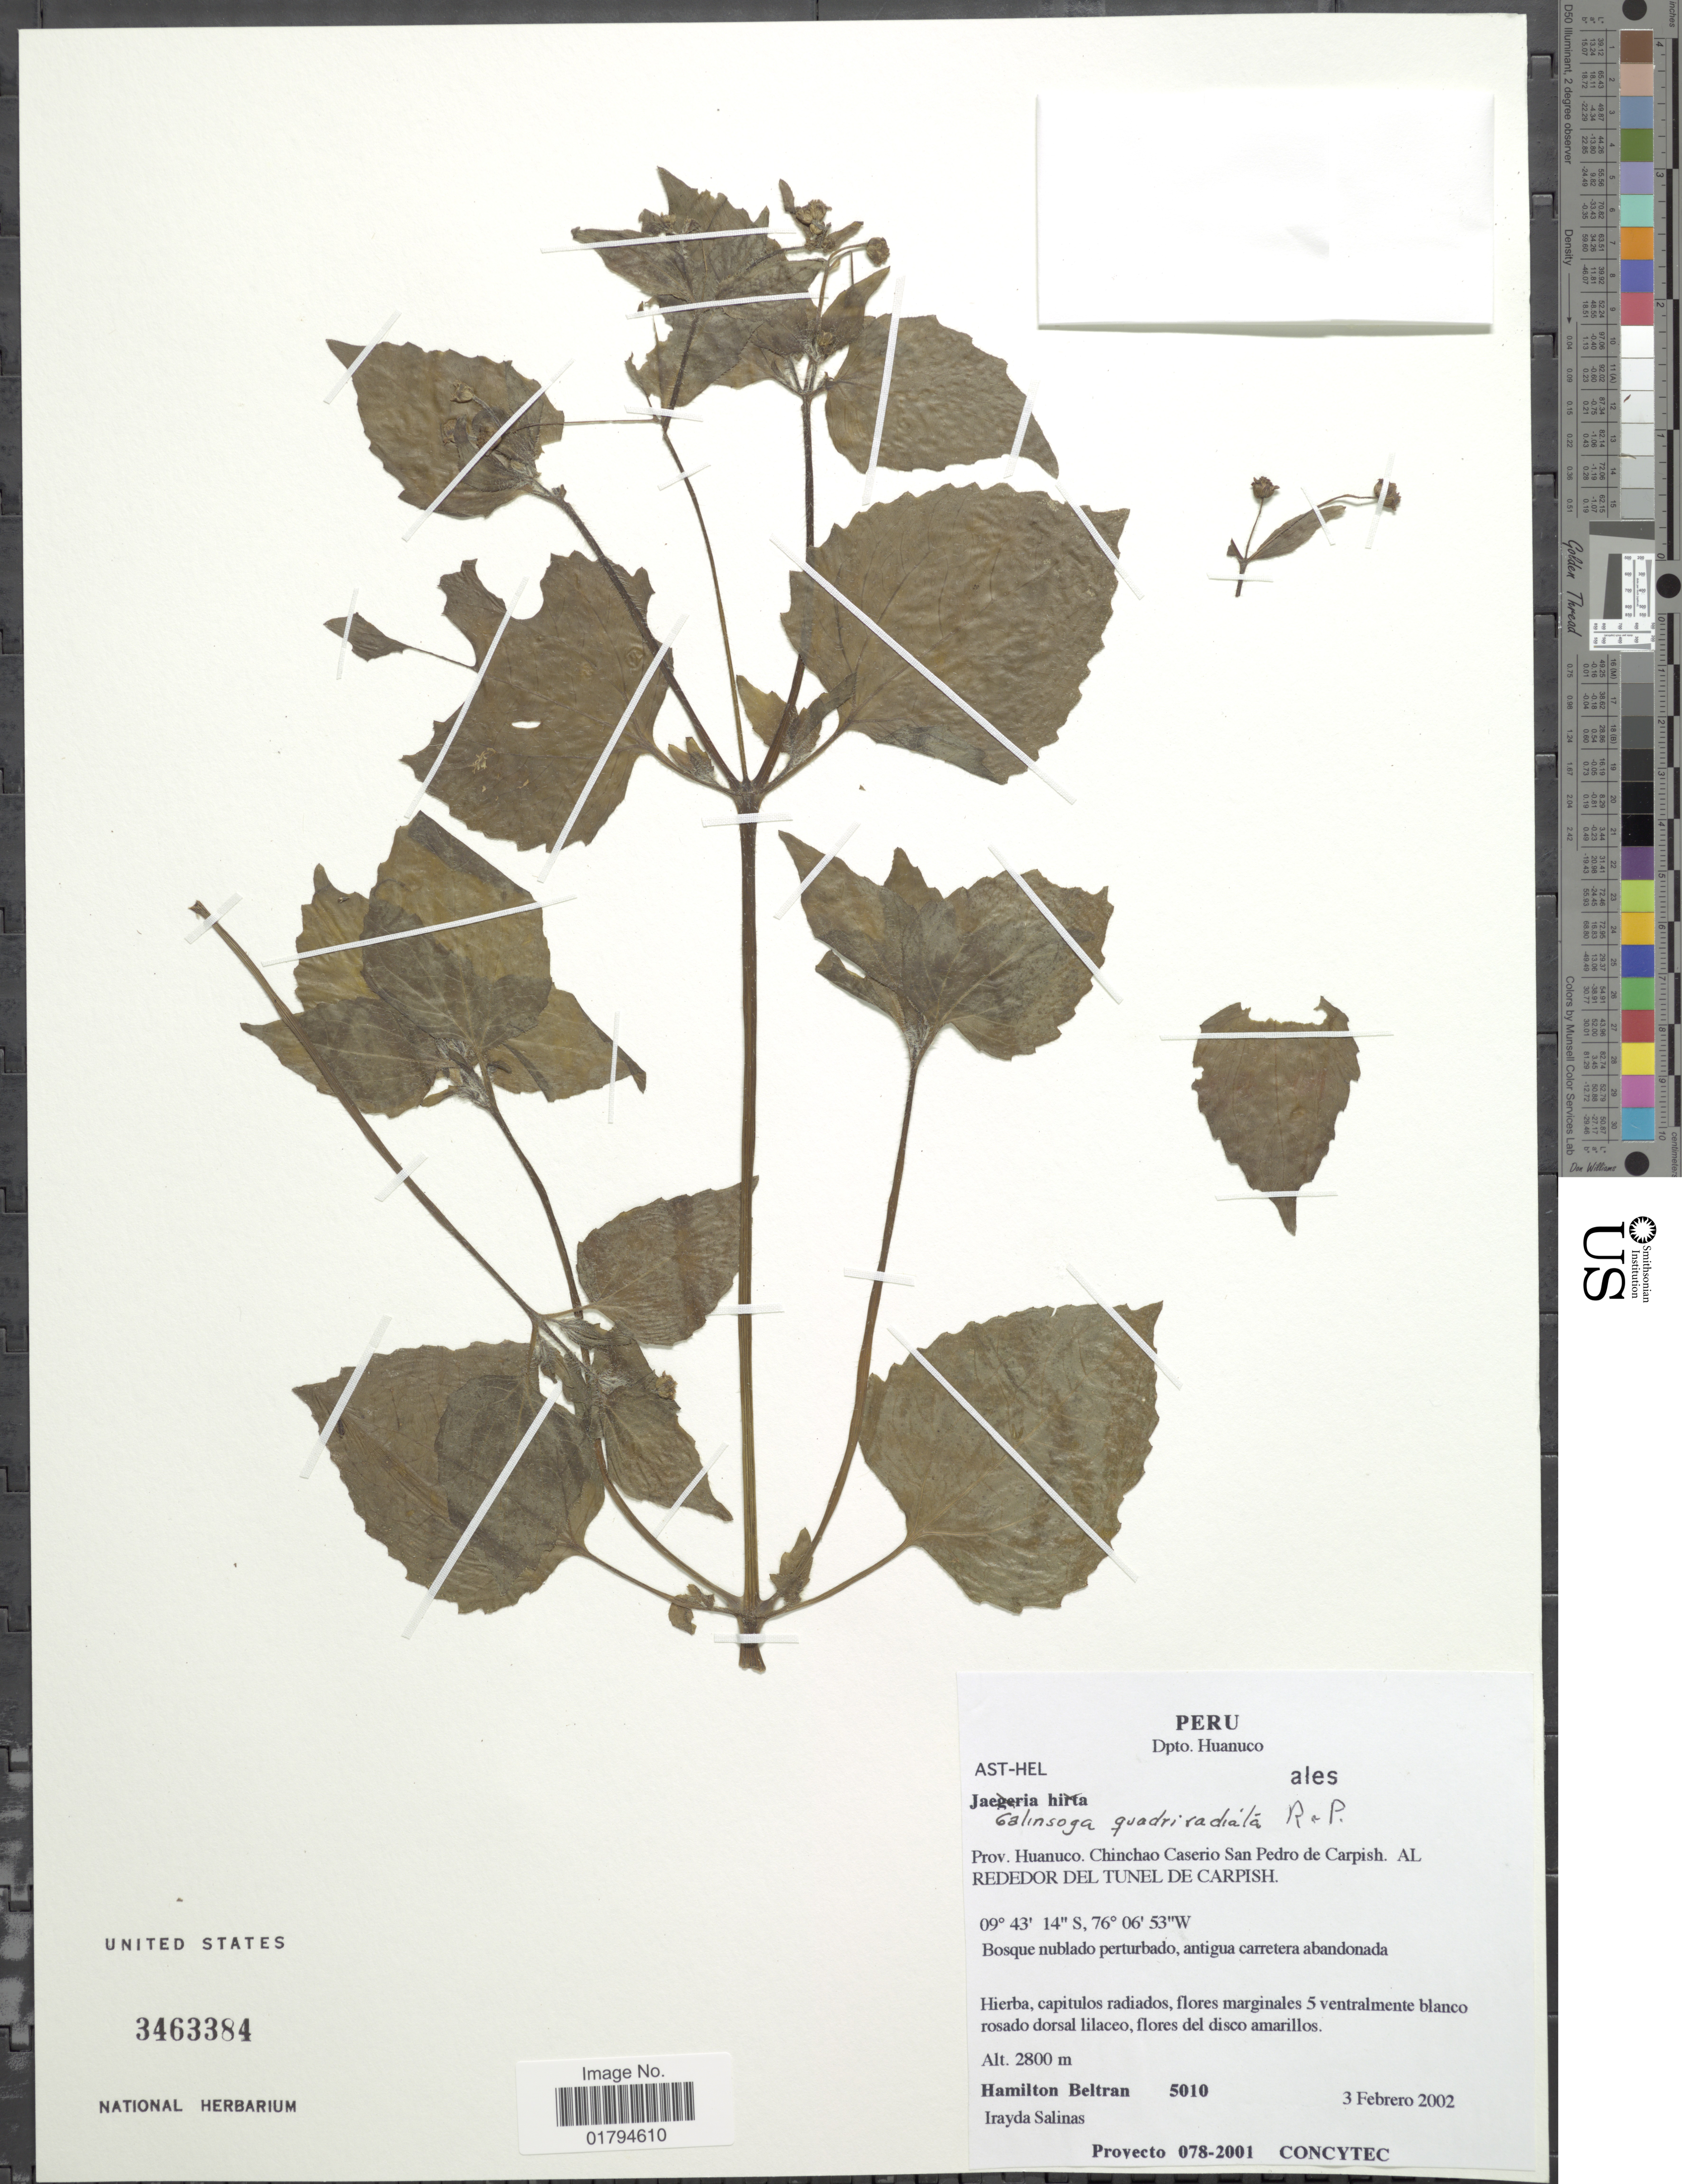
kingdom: Plantae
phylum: Tracheophyta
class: Magnoliopsida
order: Asterales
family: Asteraceae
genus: Galinsoga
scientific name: Galinsoga quadriradiata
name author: Ruiz & Pav.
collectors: H. Beltran & I. Salinas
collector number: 5010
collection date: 2002-02-03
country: Peru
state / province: Huánuco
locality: Prov. Huanuco. Chinchao Caserio San Pedro de Carpish Al Rededor Del Tunel De Carpish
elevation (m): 2800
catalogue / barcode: US 3463384